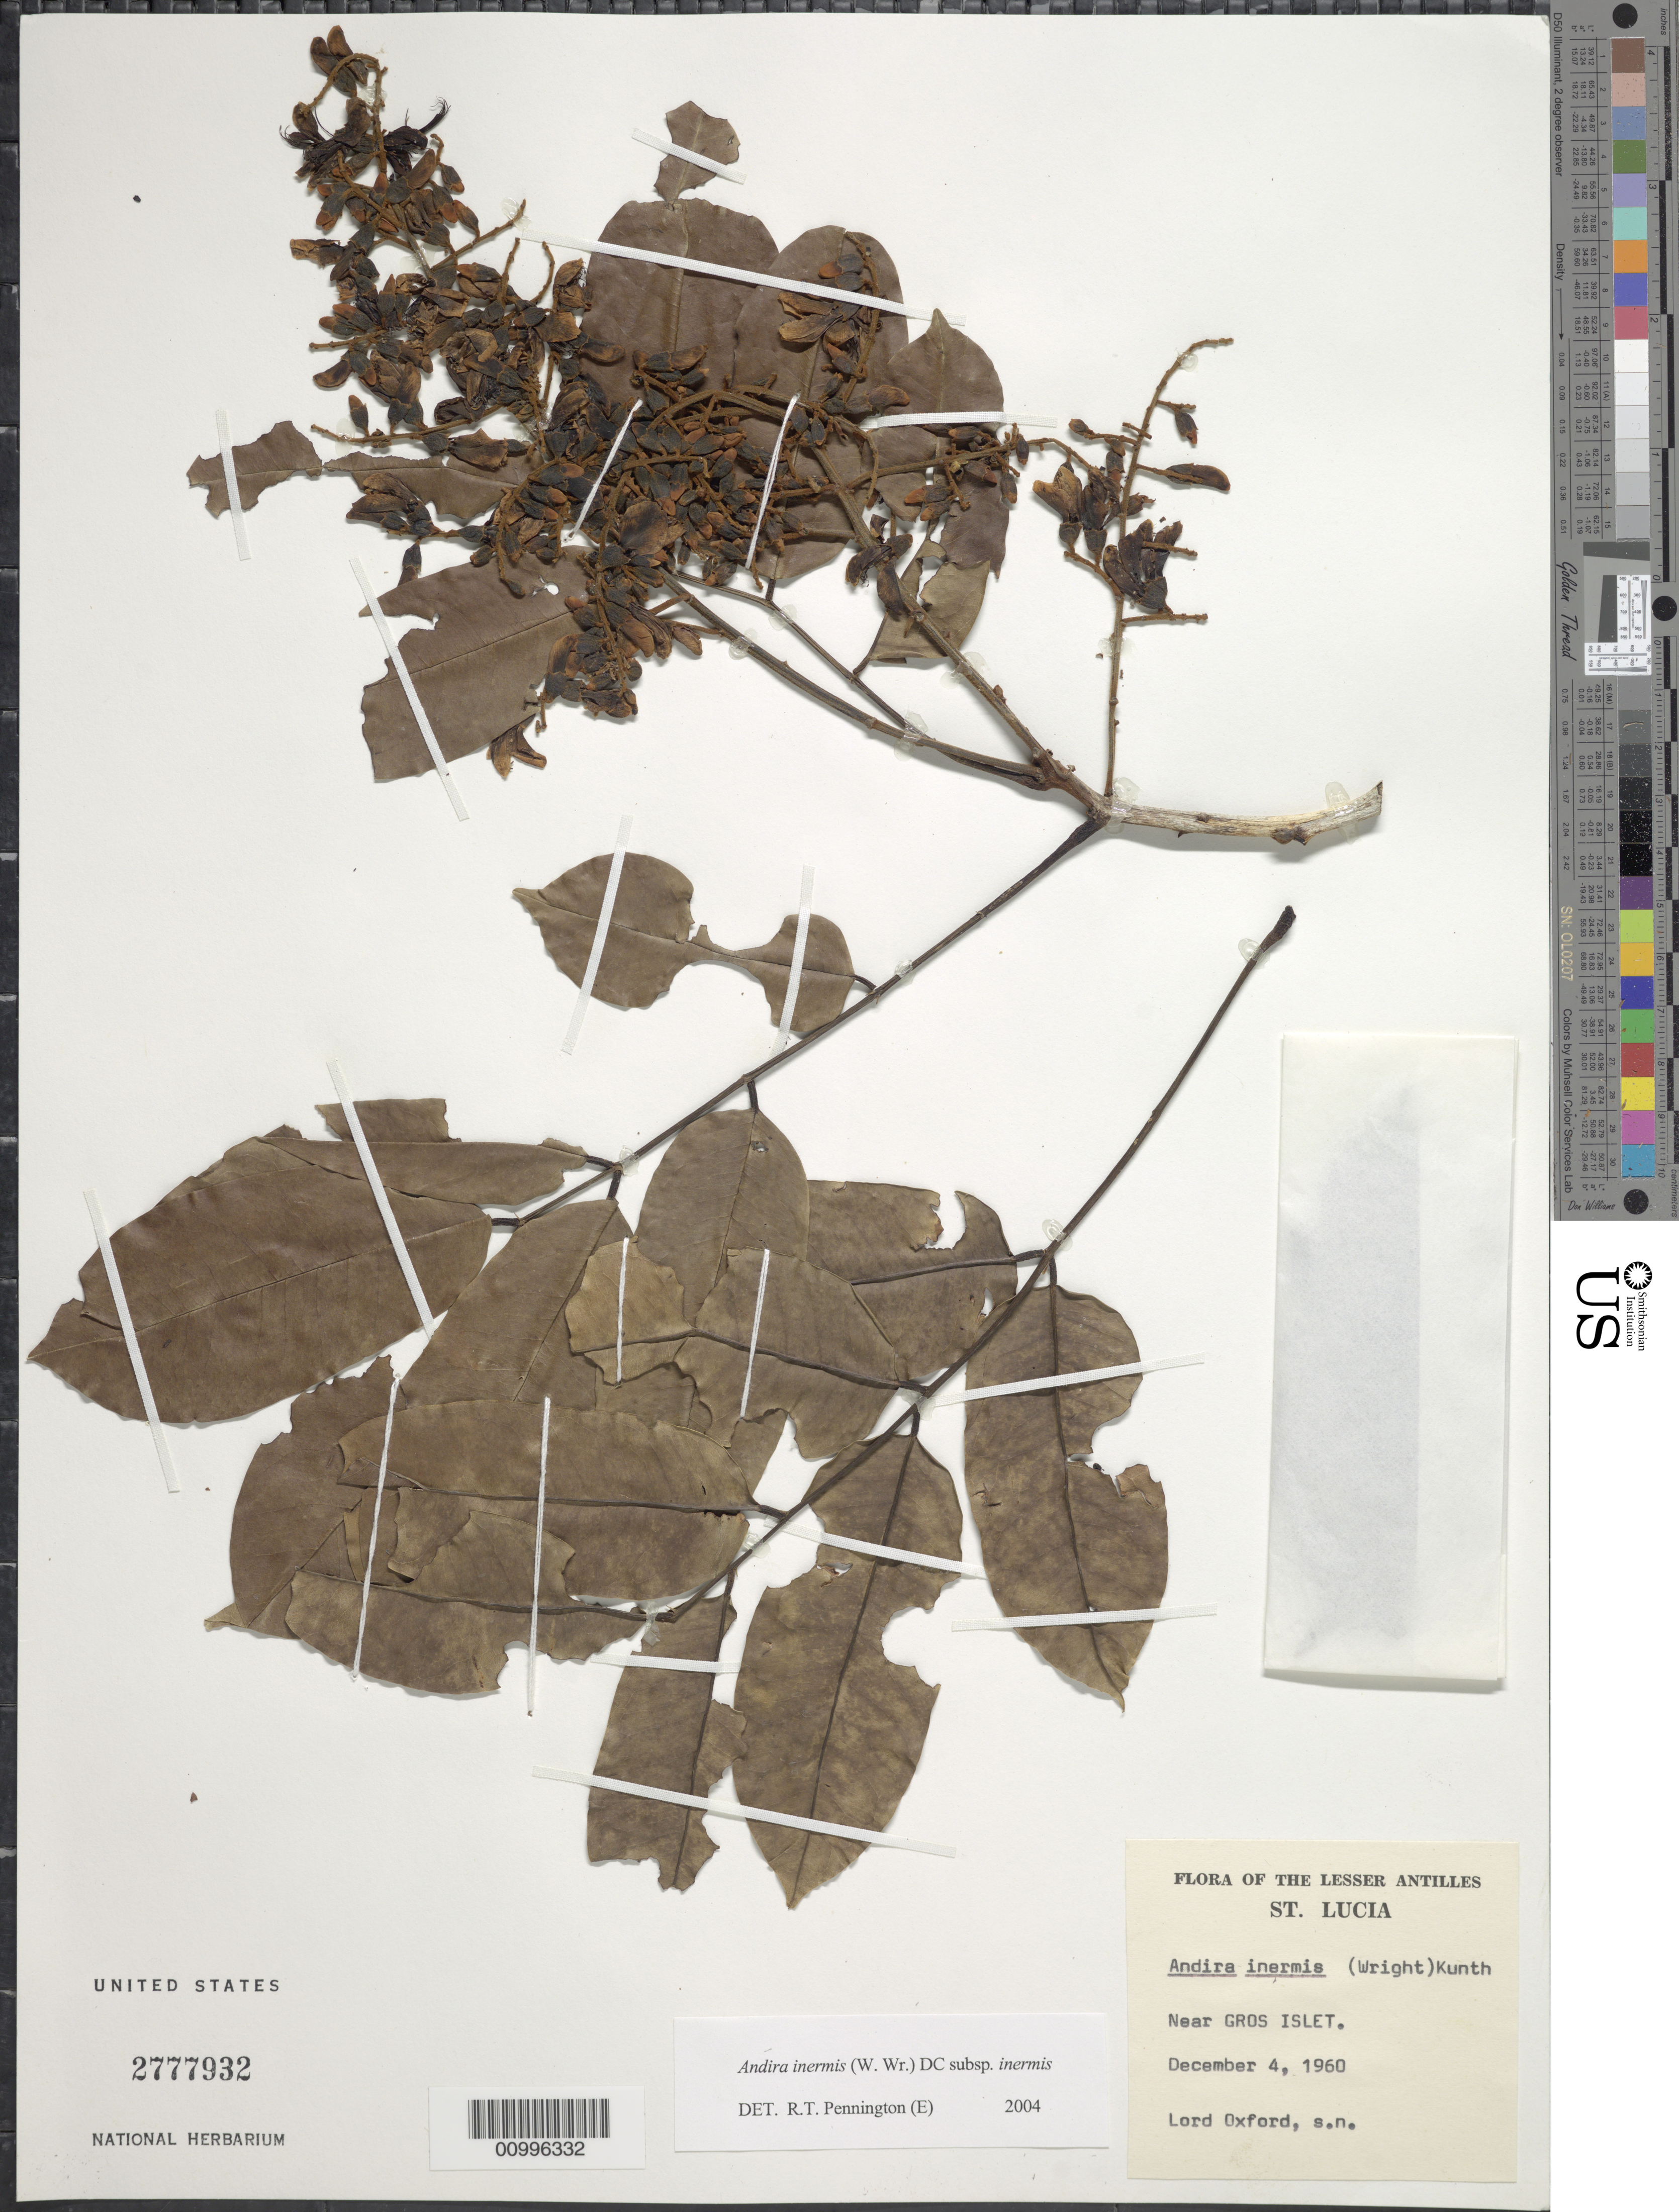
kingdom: Plantae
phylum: Tracheophyta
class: Magnoliopsida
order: Fabales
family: Fabaceae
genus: Andira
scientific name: Andira inermis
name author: (W. Wright) Kunth ex DC.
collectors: L. Oxford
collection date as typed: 04 Dec 1960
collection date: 1960-12-04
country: St. Lucia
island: St. Lucia I.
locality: Near Gros Islet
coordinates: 0 N, 0 E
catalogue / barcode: US 2777932